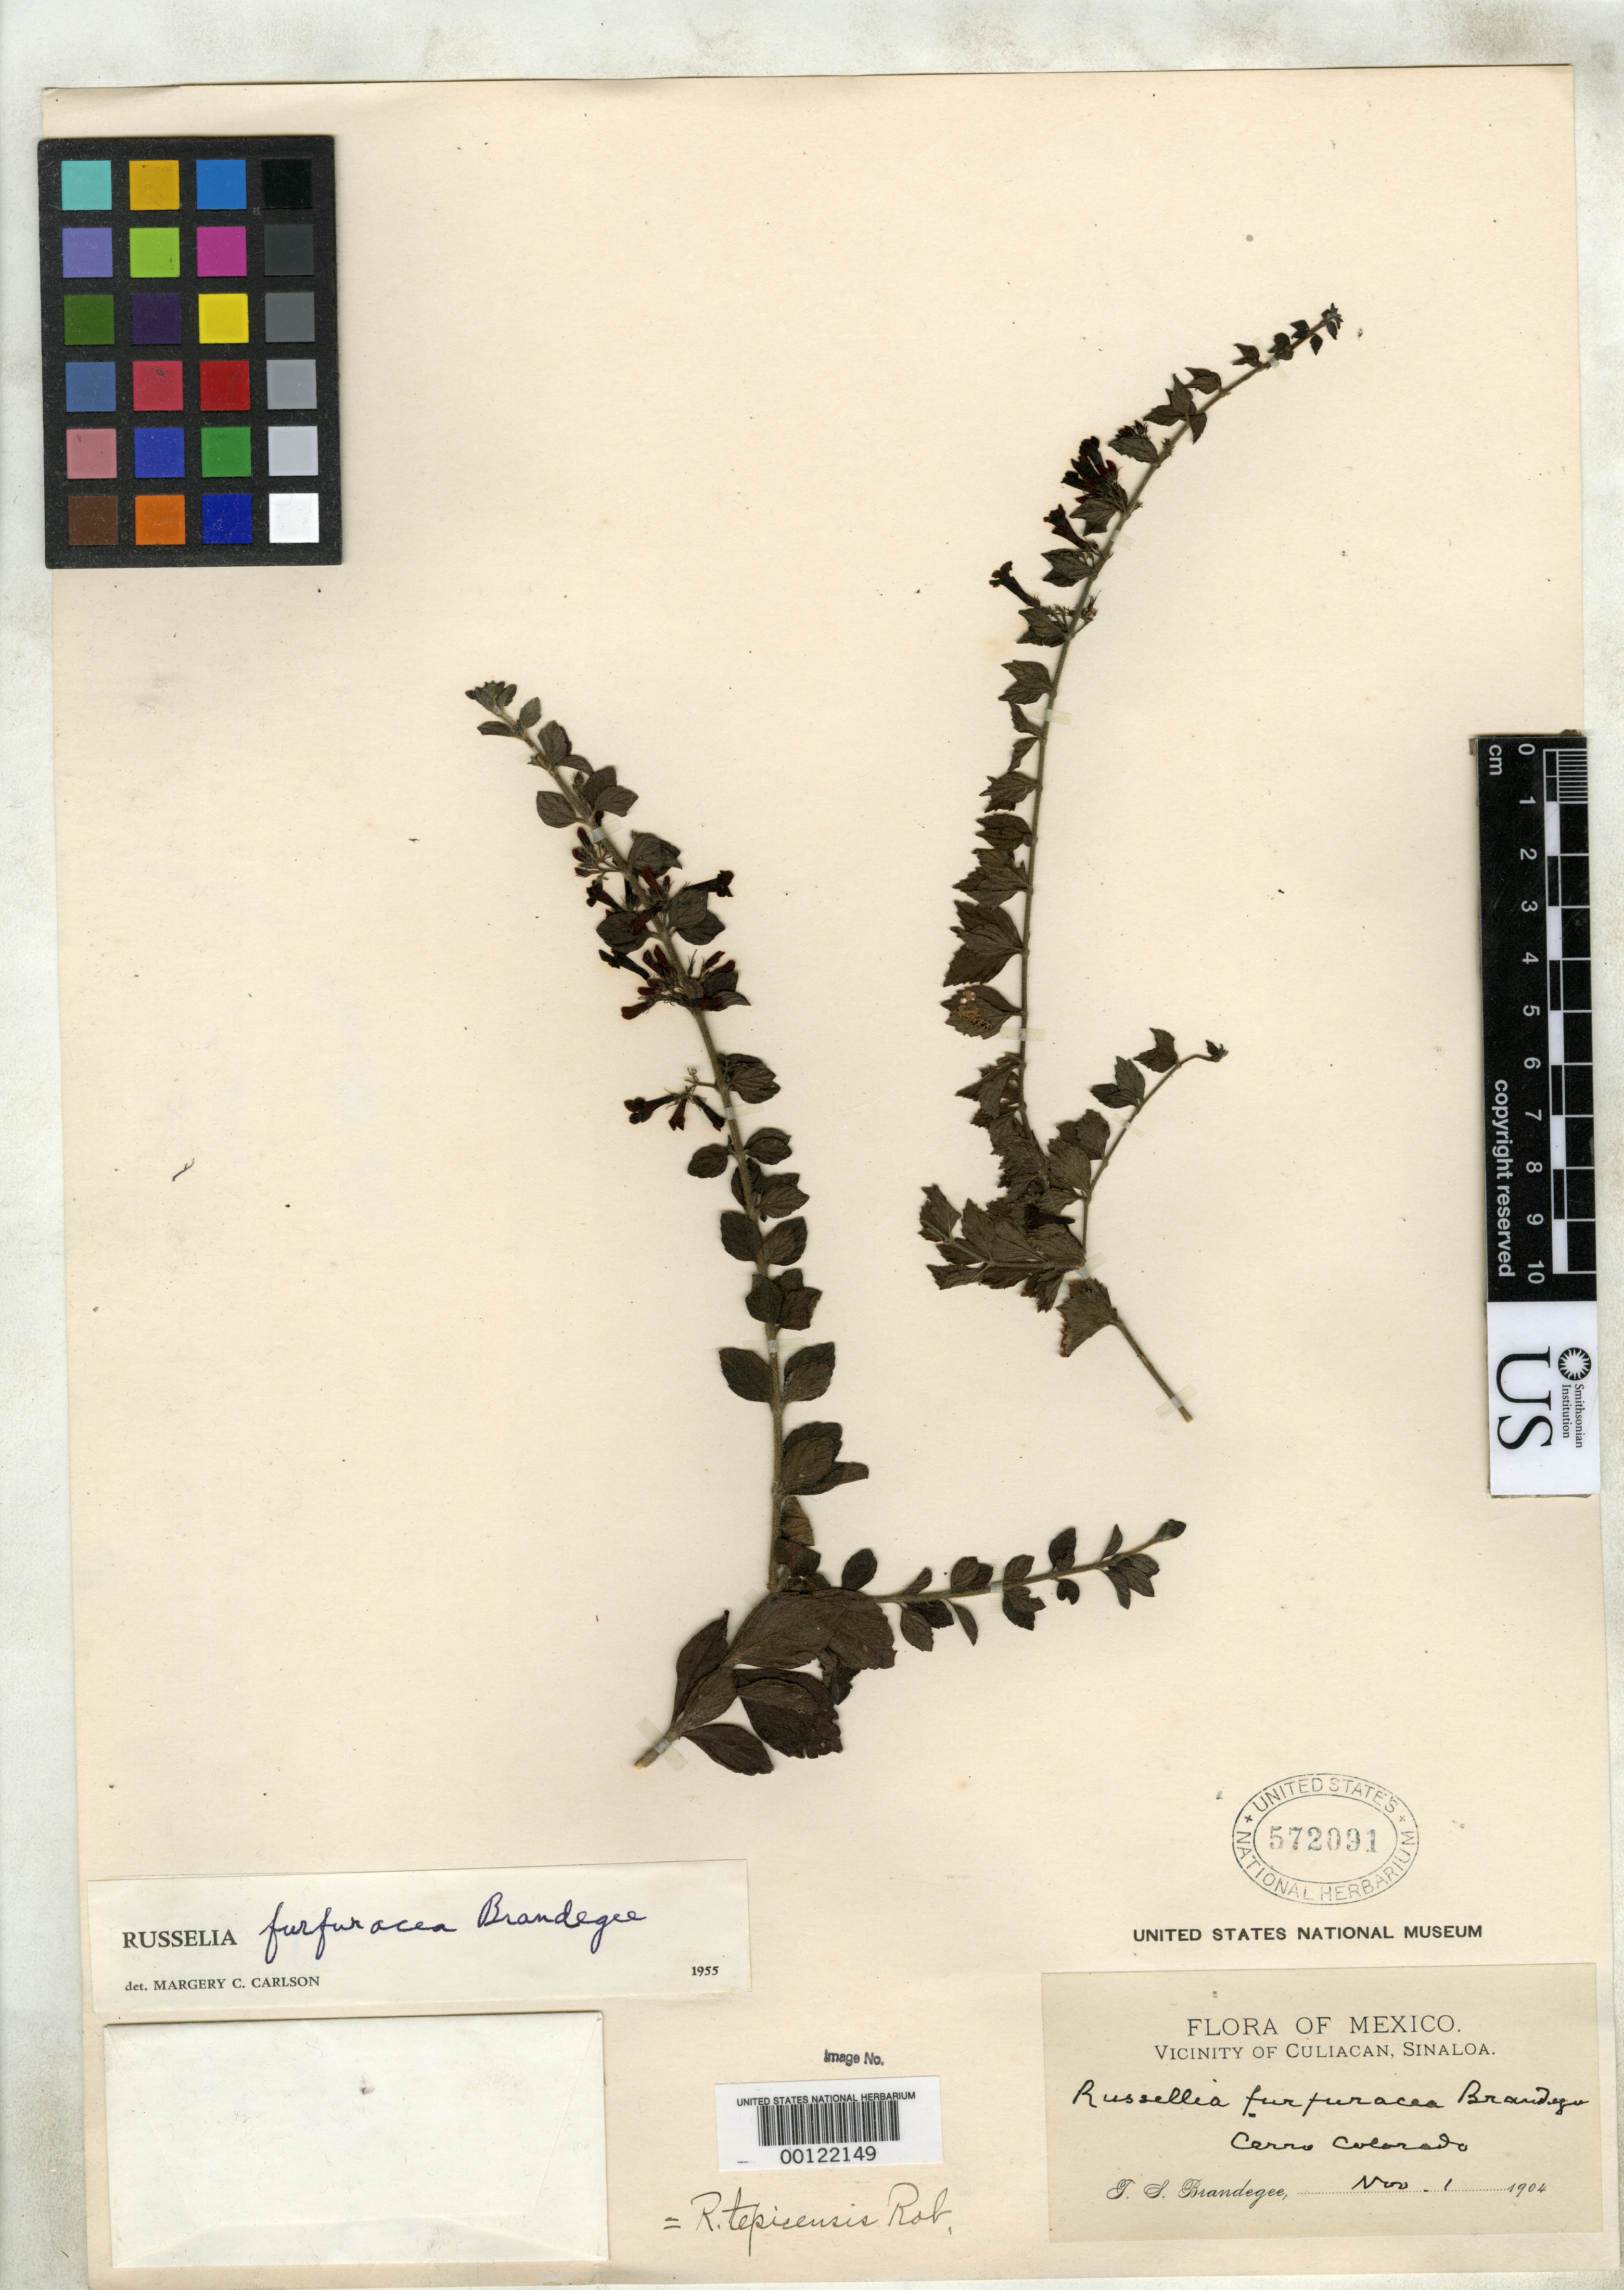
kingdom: Plantae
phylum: Tracheophyta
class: Magnoliopsida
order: Lamiales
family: Plantaginaceae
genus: Russelia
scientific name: Russelia furfuracea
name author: Brandegee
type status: Isotype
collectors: T. S. Brandegee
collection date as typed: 01 Nov 1904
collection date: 1904-11-01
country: Mexico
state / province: Sinaloa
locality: Cerro Colorado; Culiacan.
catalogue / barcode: US 572091